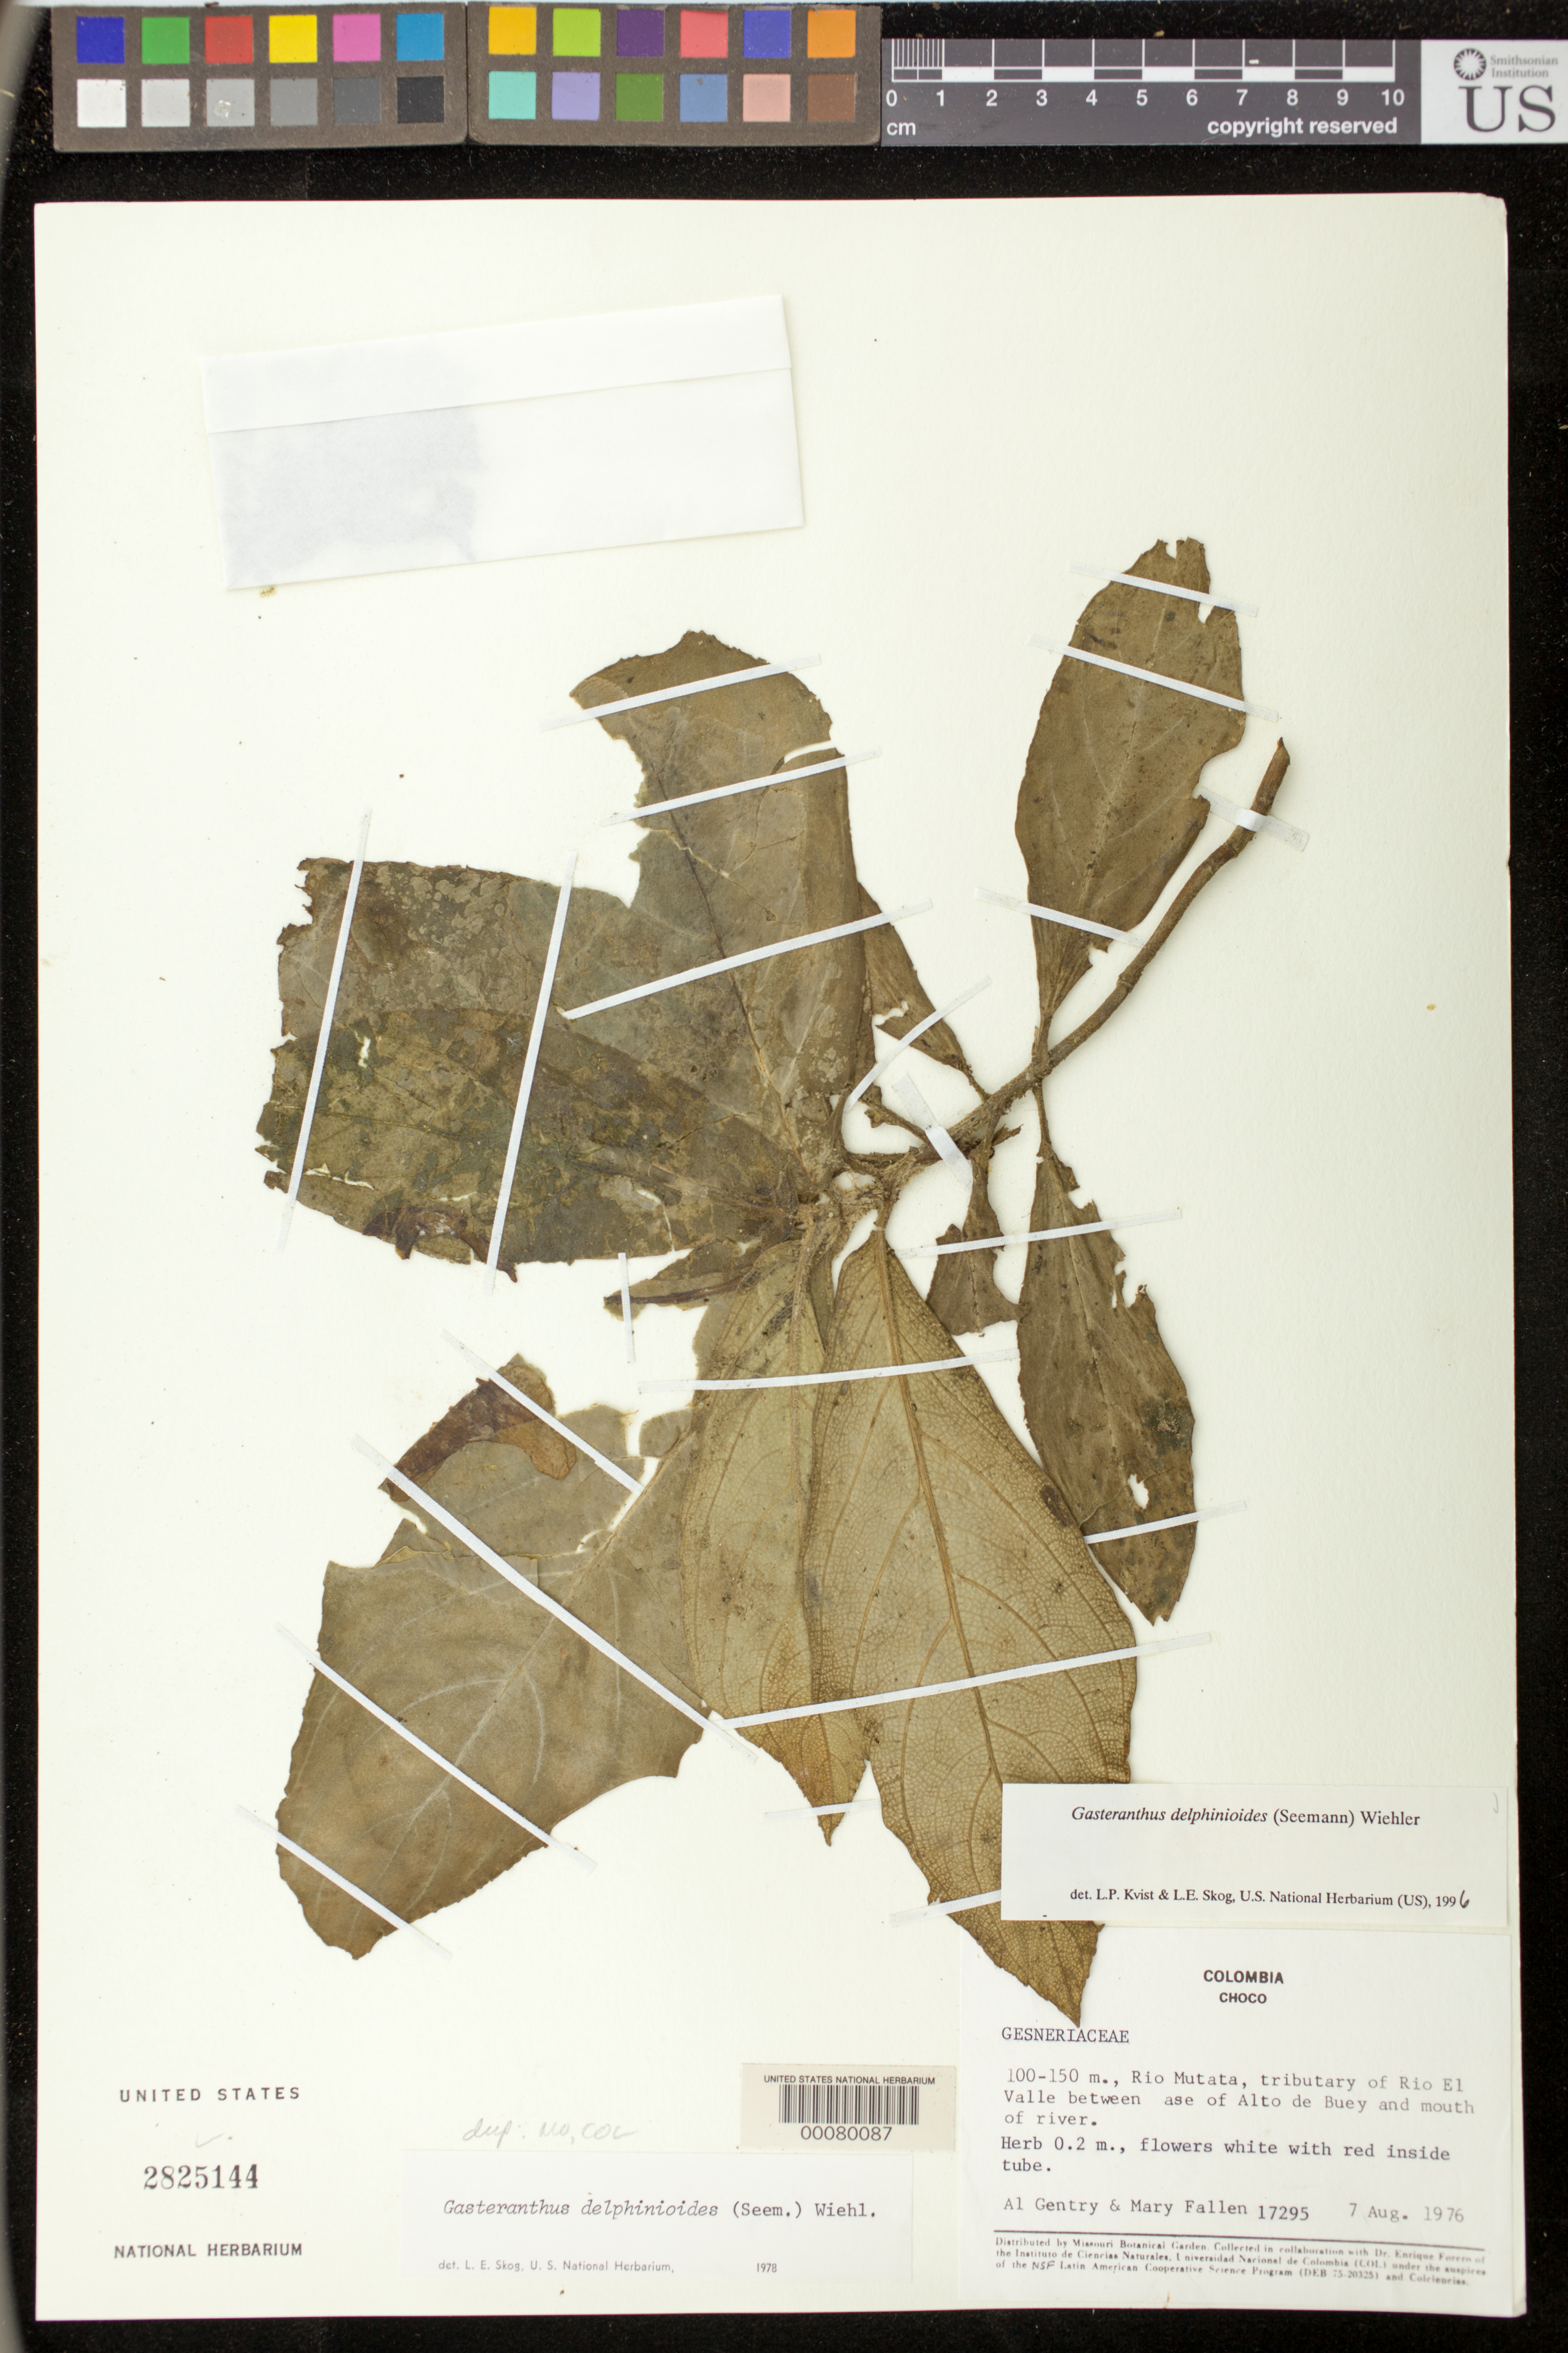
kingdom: Plantae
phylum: Tracheophyta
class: Magnoliopsida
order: Lamiales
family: Gesneriaceae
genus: Gasteranthus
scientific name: Gasteranthus delphinioides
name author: (Seem.) Wiehler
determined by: Skog, Laurence E.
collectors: A. H. Gentry & M. Fallen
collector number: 17295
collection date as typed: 07 Aug 1976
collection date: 1976-08-07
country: Colombia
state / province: Chocó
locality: Rio Mutata, tributary of Rio El Valle between base of Alto de Buey and mouth of river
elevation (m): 100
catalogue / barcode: US 2825144